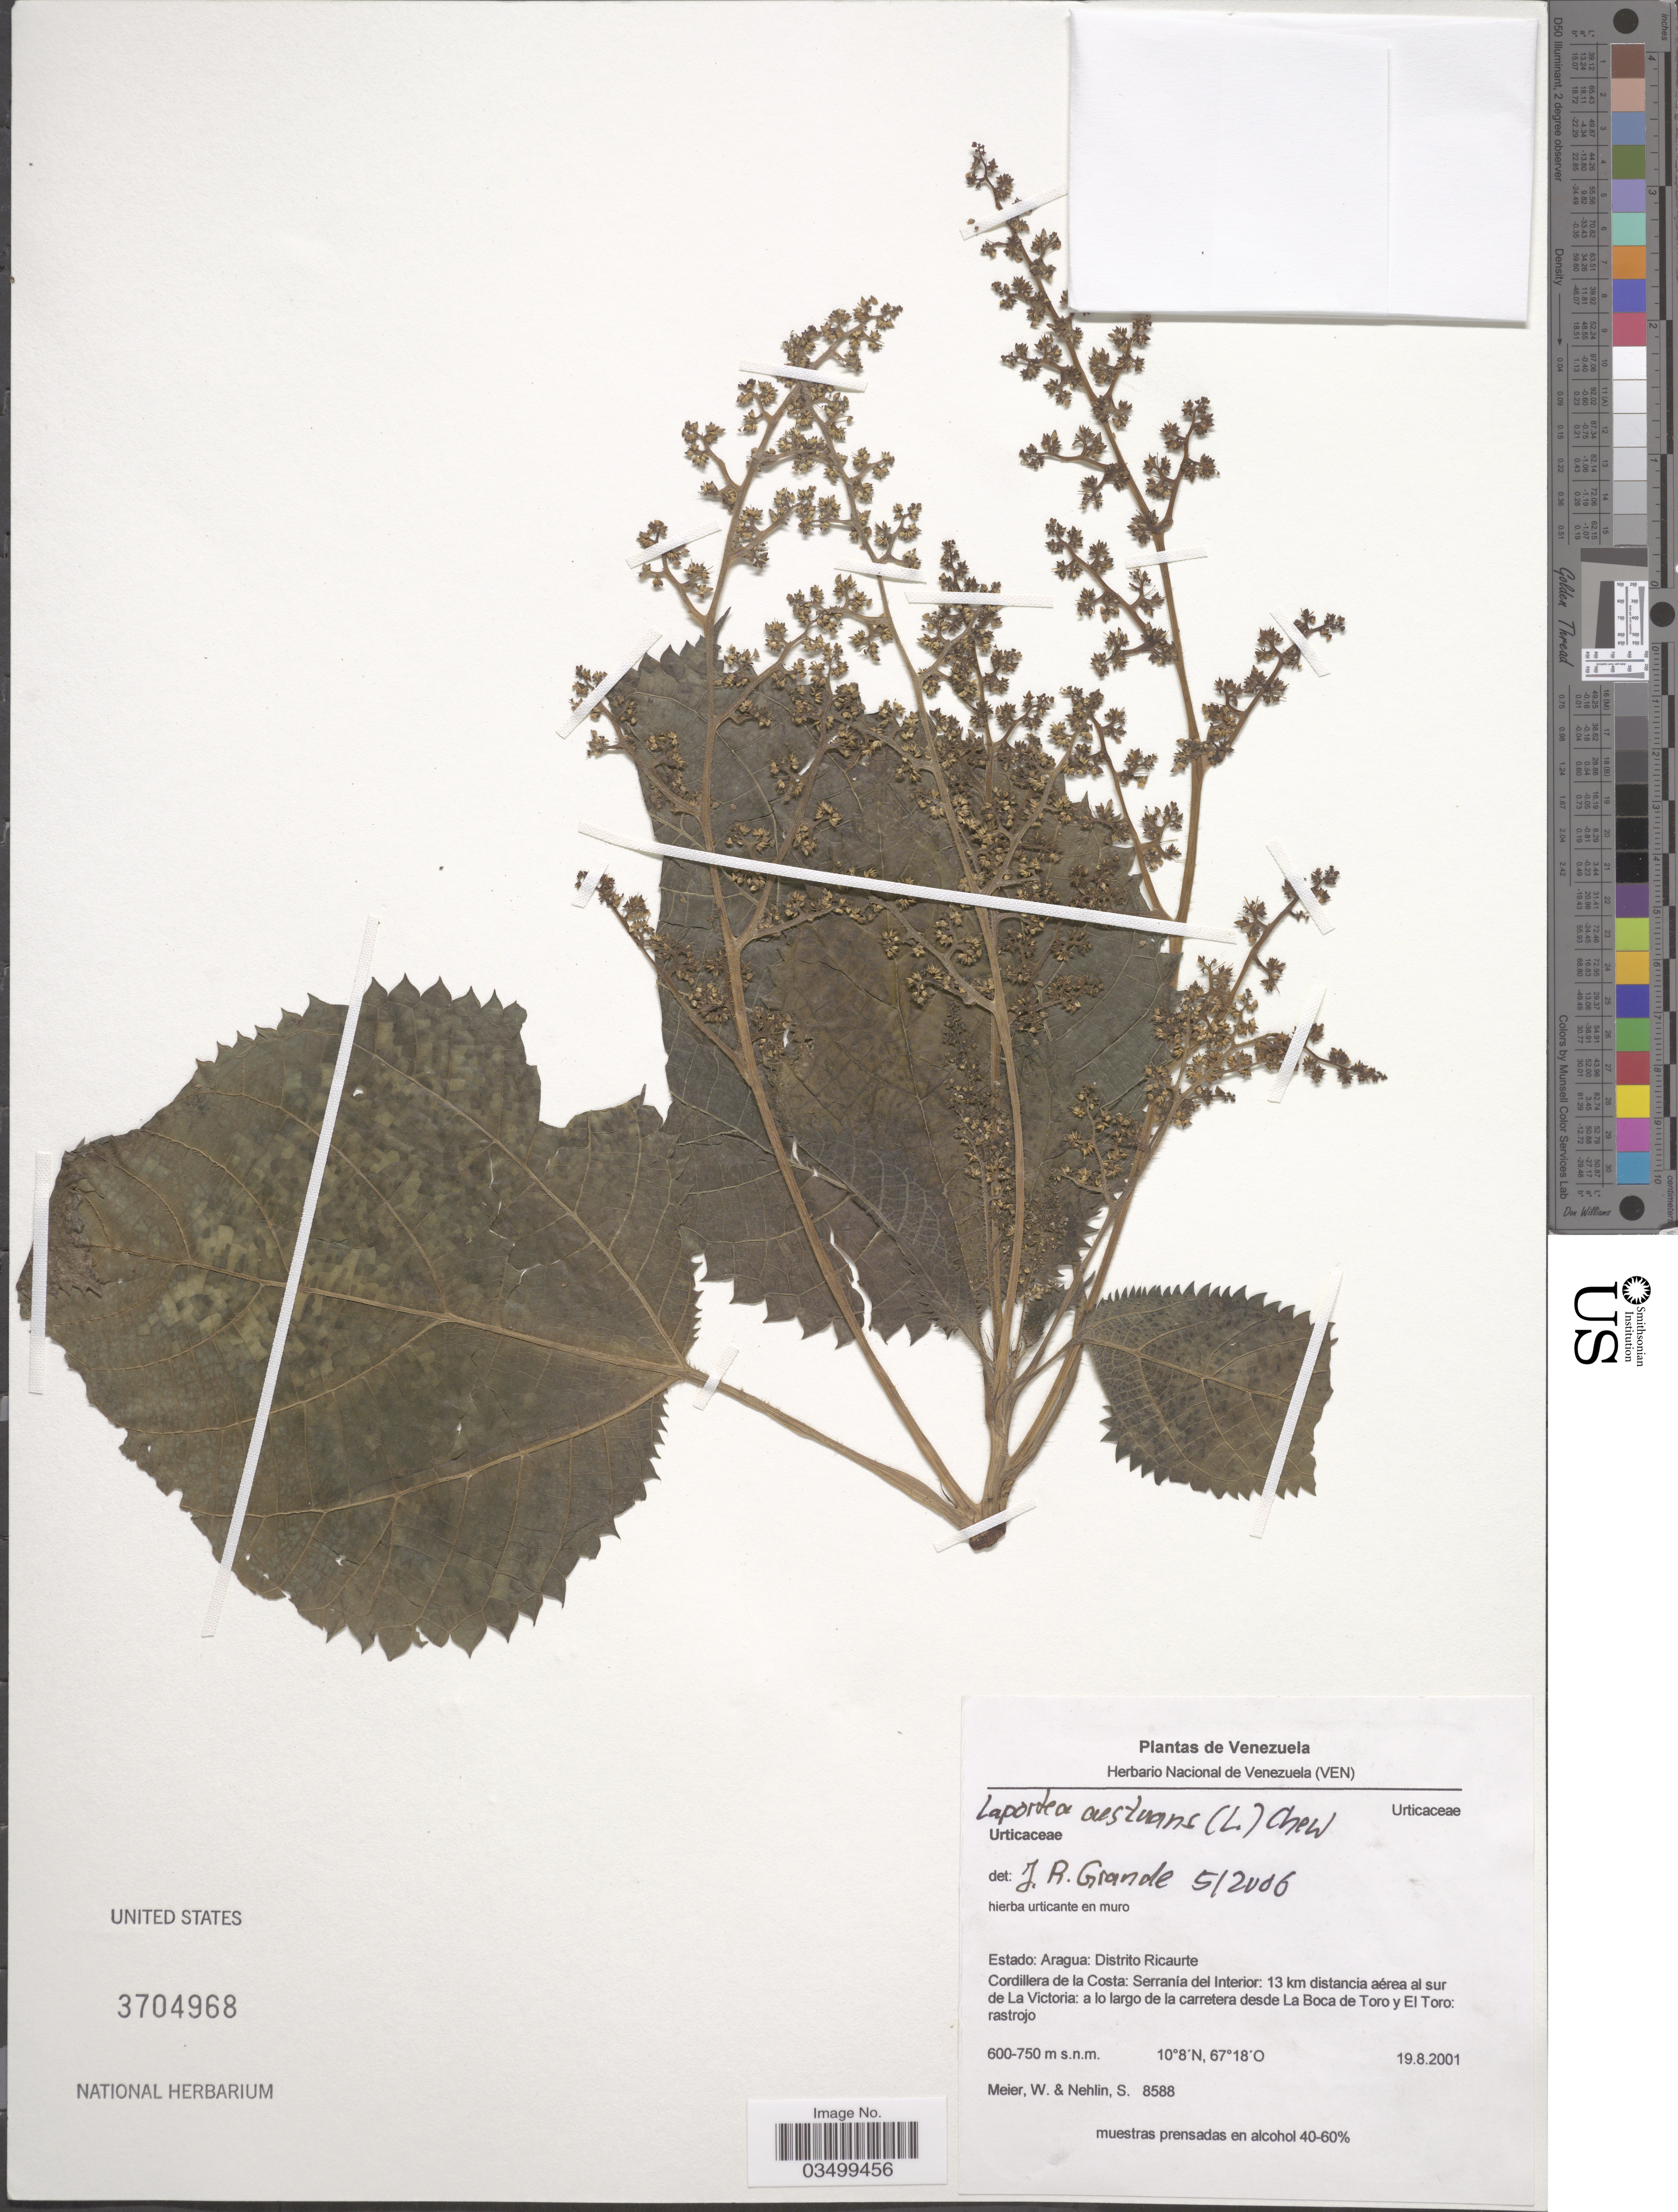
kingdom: Plantae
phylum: Tracheophyta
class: Magnoliopsida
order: Rosales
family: Urticaceae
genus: Laportea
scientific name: Laportea aestuans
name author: (L.) Chew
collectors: W. Meier & S. Nehlin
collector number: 8588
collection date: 2001-08-19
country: Venezuela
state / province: Aragua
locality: Estado: Aragua; Distrito Ricaurte. Cordillera de la Costa: Serrania del interior: 13 km distancia aérea al sur de La Victoria: a lo largo de la carretera desde La Boca de Toro y El Toro: rastojo.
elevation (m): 600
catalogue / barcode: US 3704968